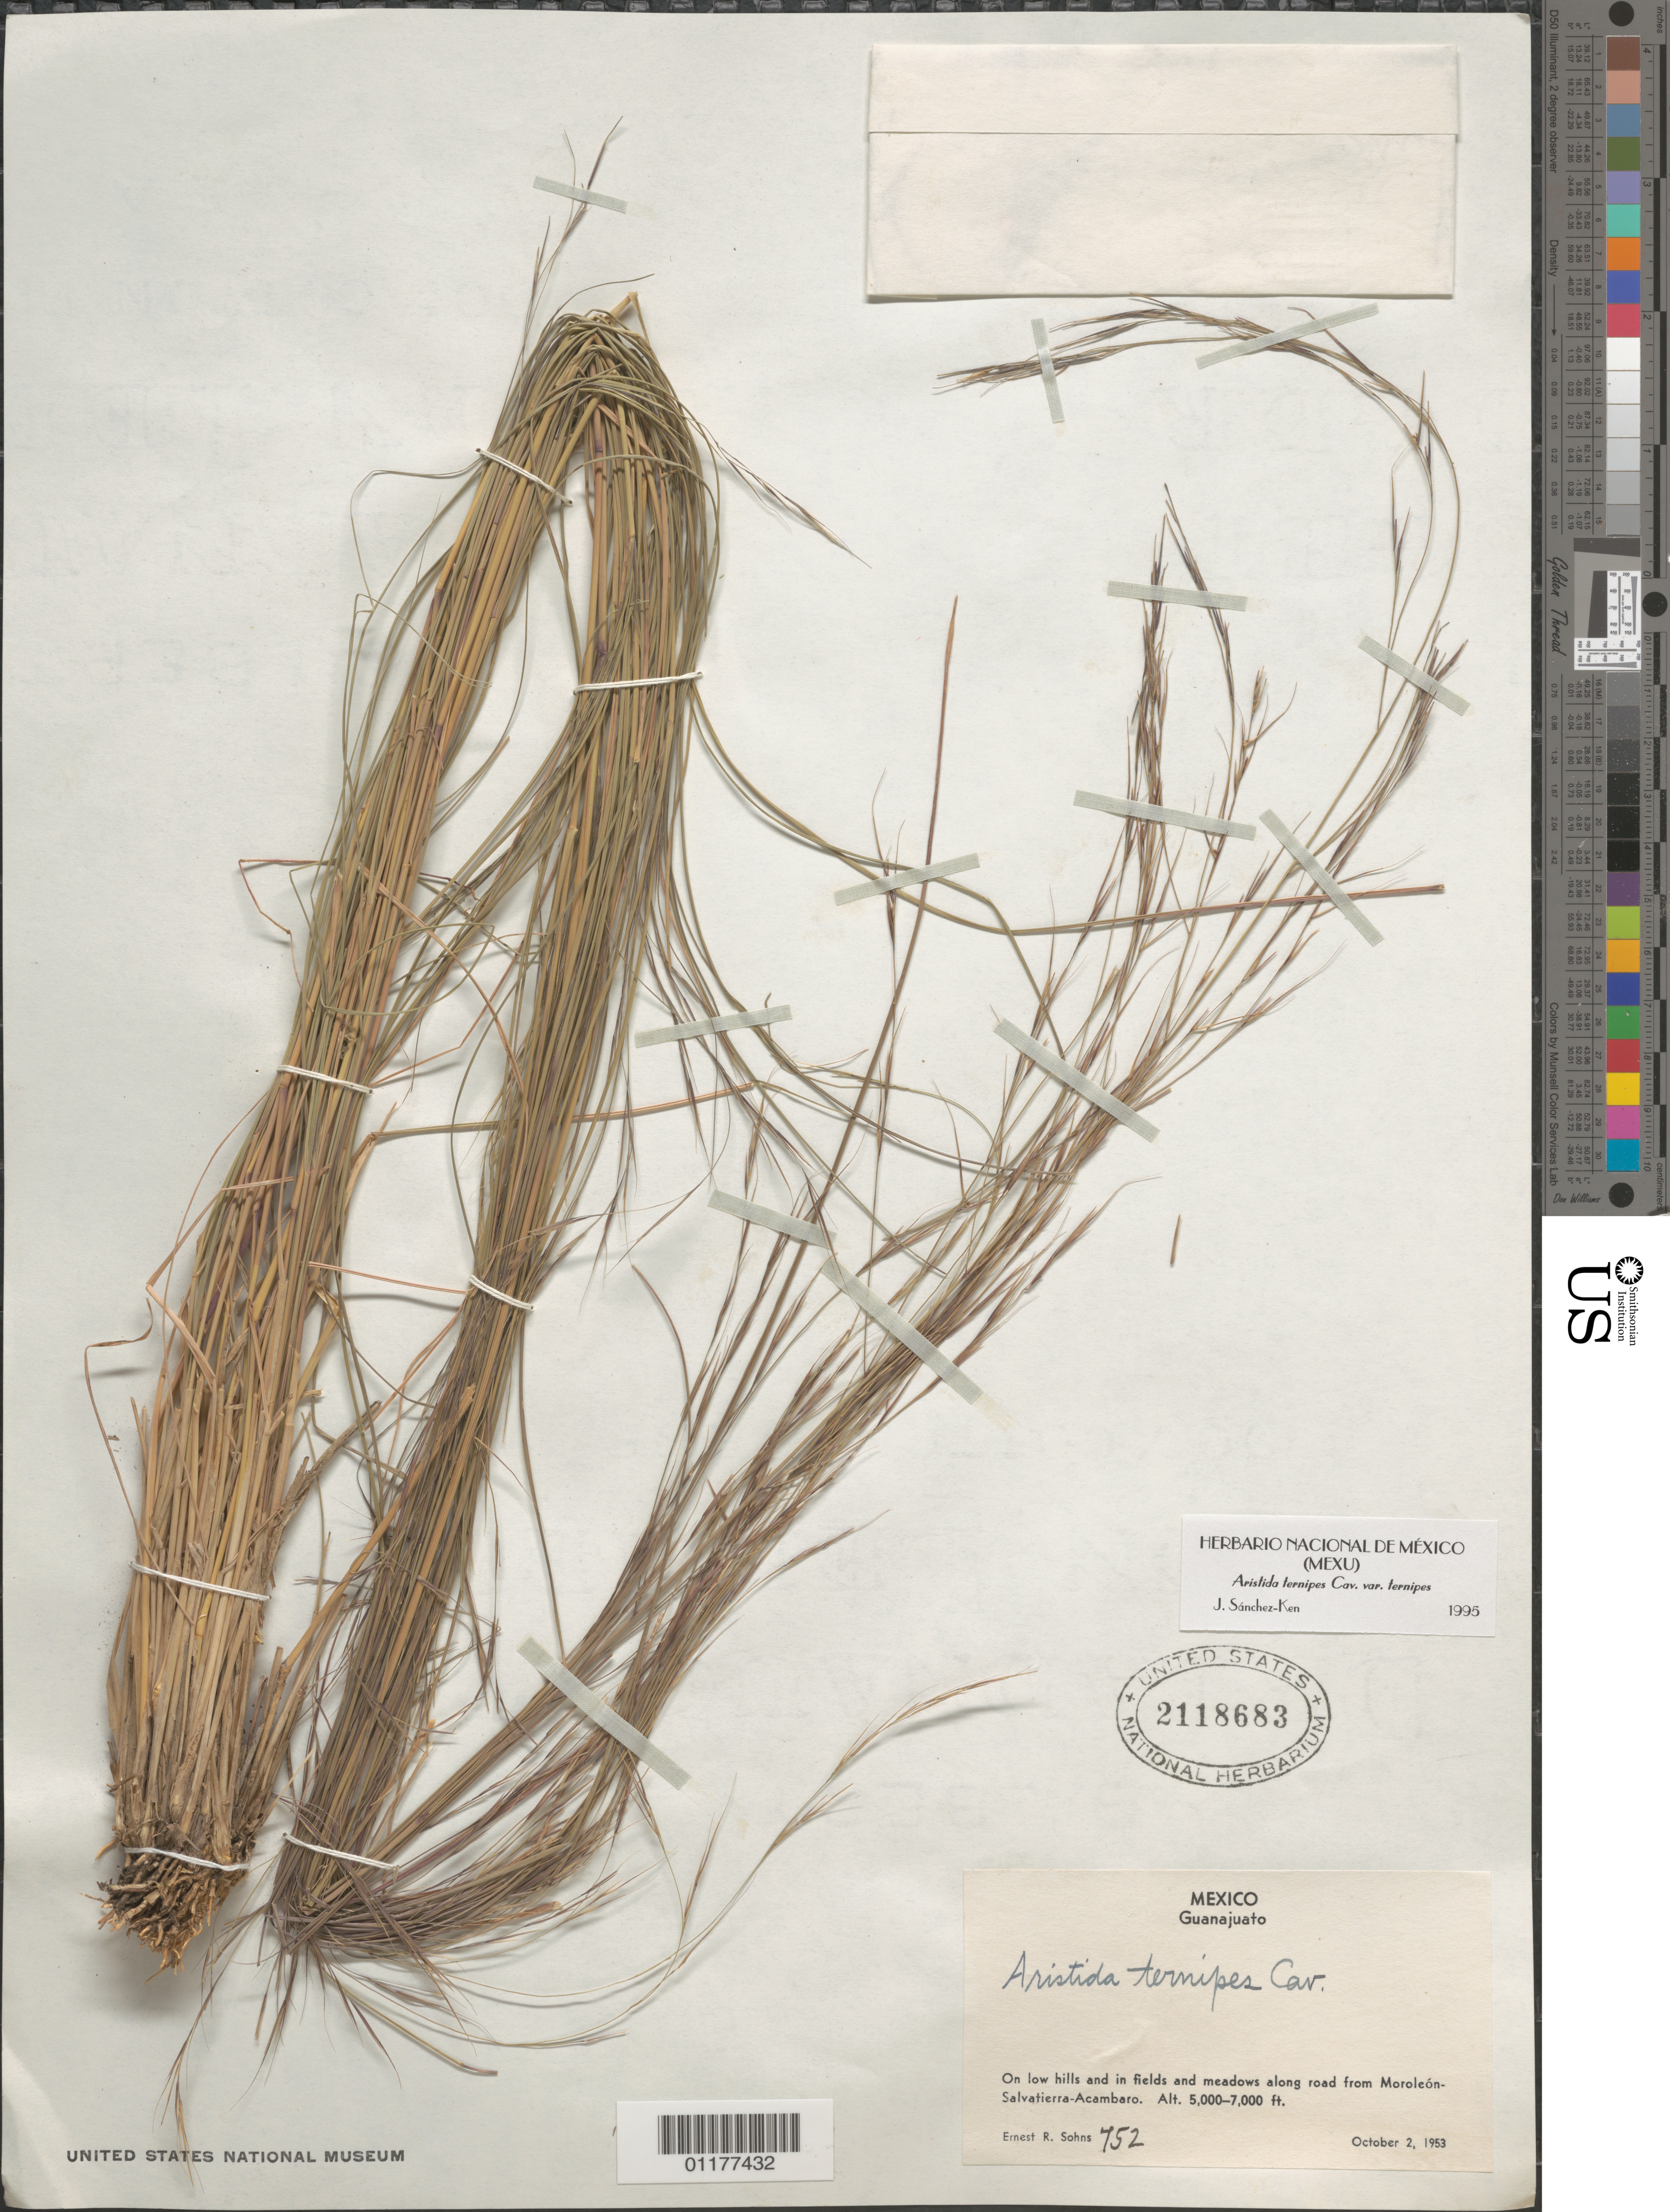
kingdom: Plantae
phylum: Tracheophyta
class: Liliopsida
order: Poales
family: Poaceae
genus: Aristida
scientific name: Aristida ternipes var. ternipes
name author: Cav.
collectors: E. R. Sohns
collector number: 752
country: Mexico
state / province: Guanajuato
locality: Along road from Moroleon-Salvatierra-Acabaro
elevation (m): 1524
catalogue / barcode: US 2118683